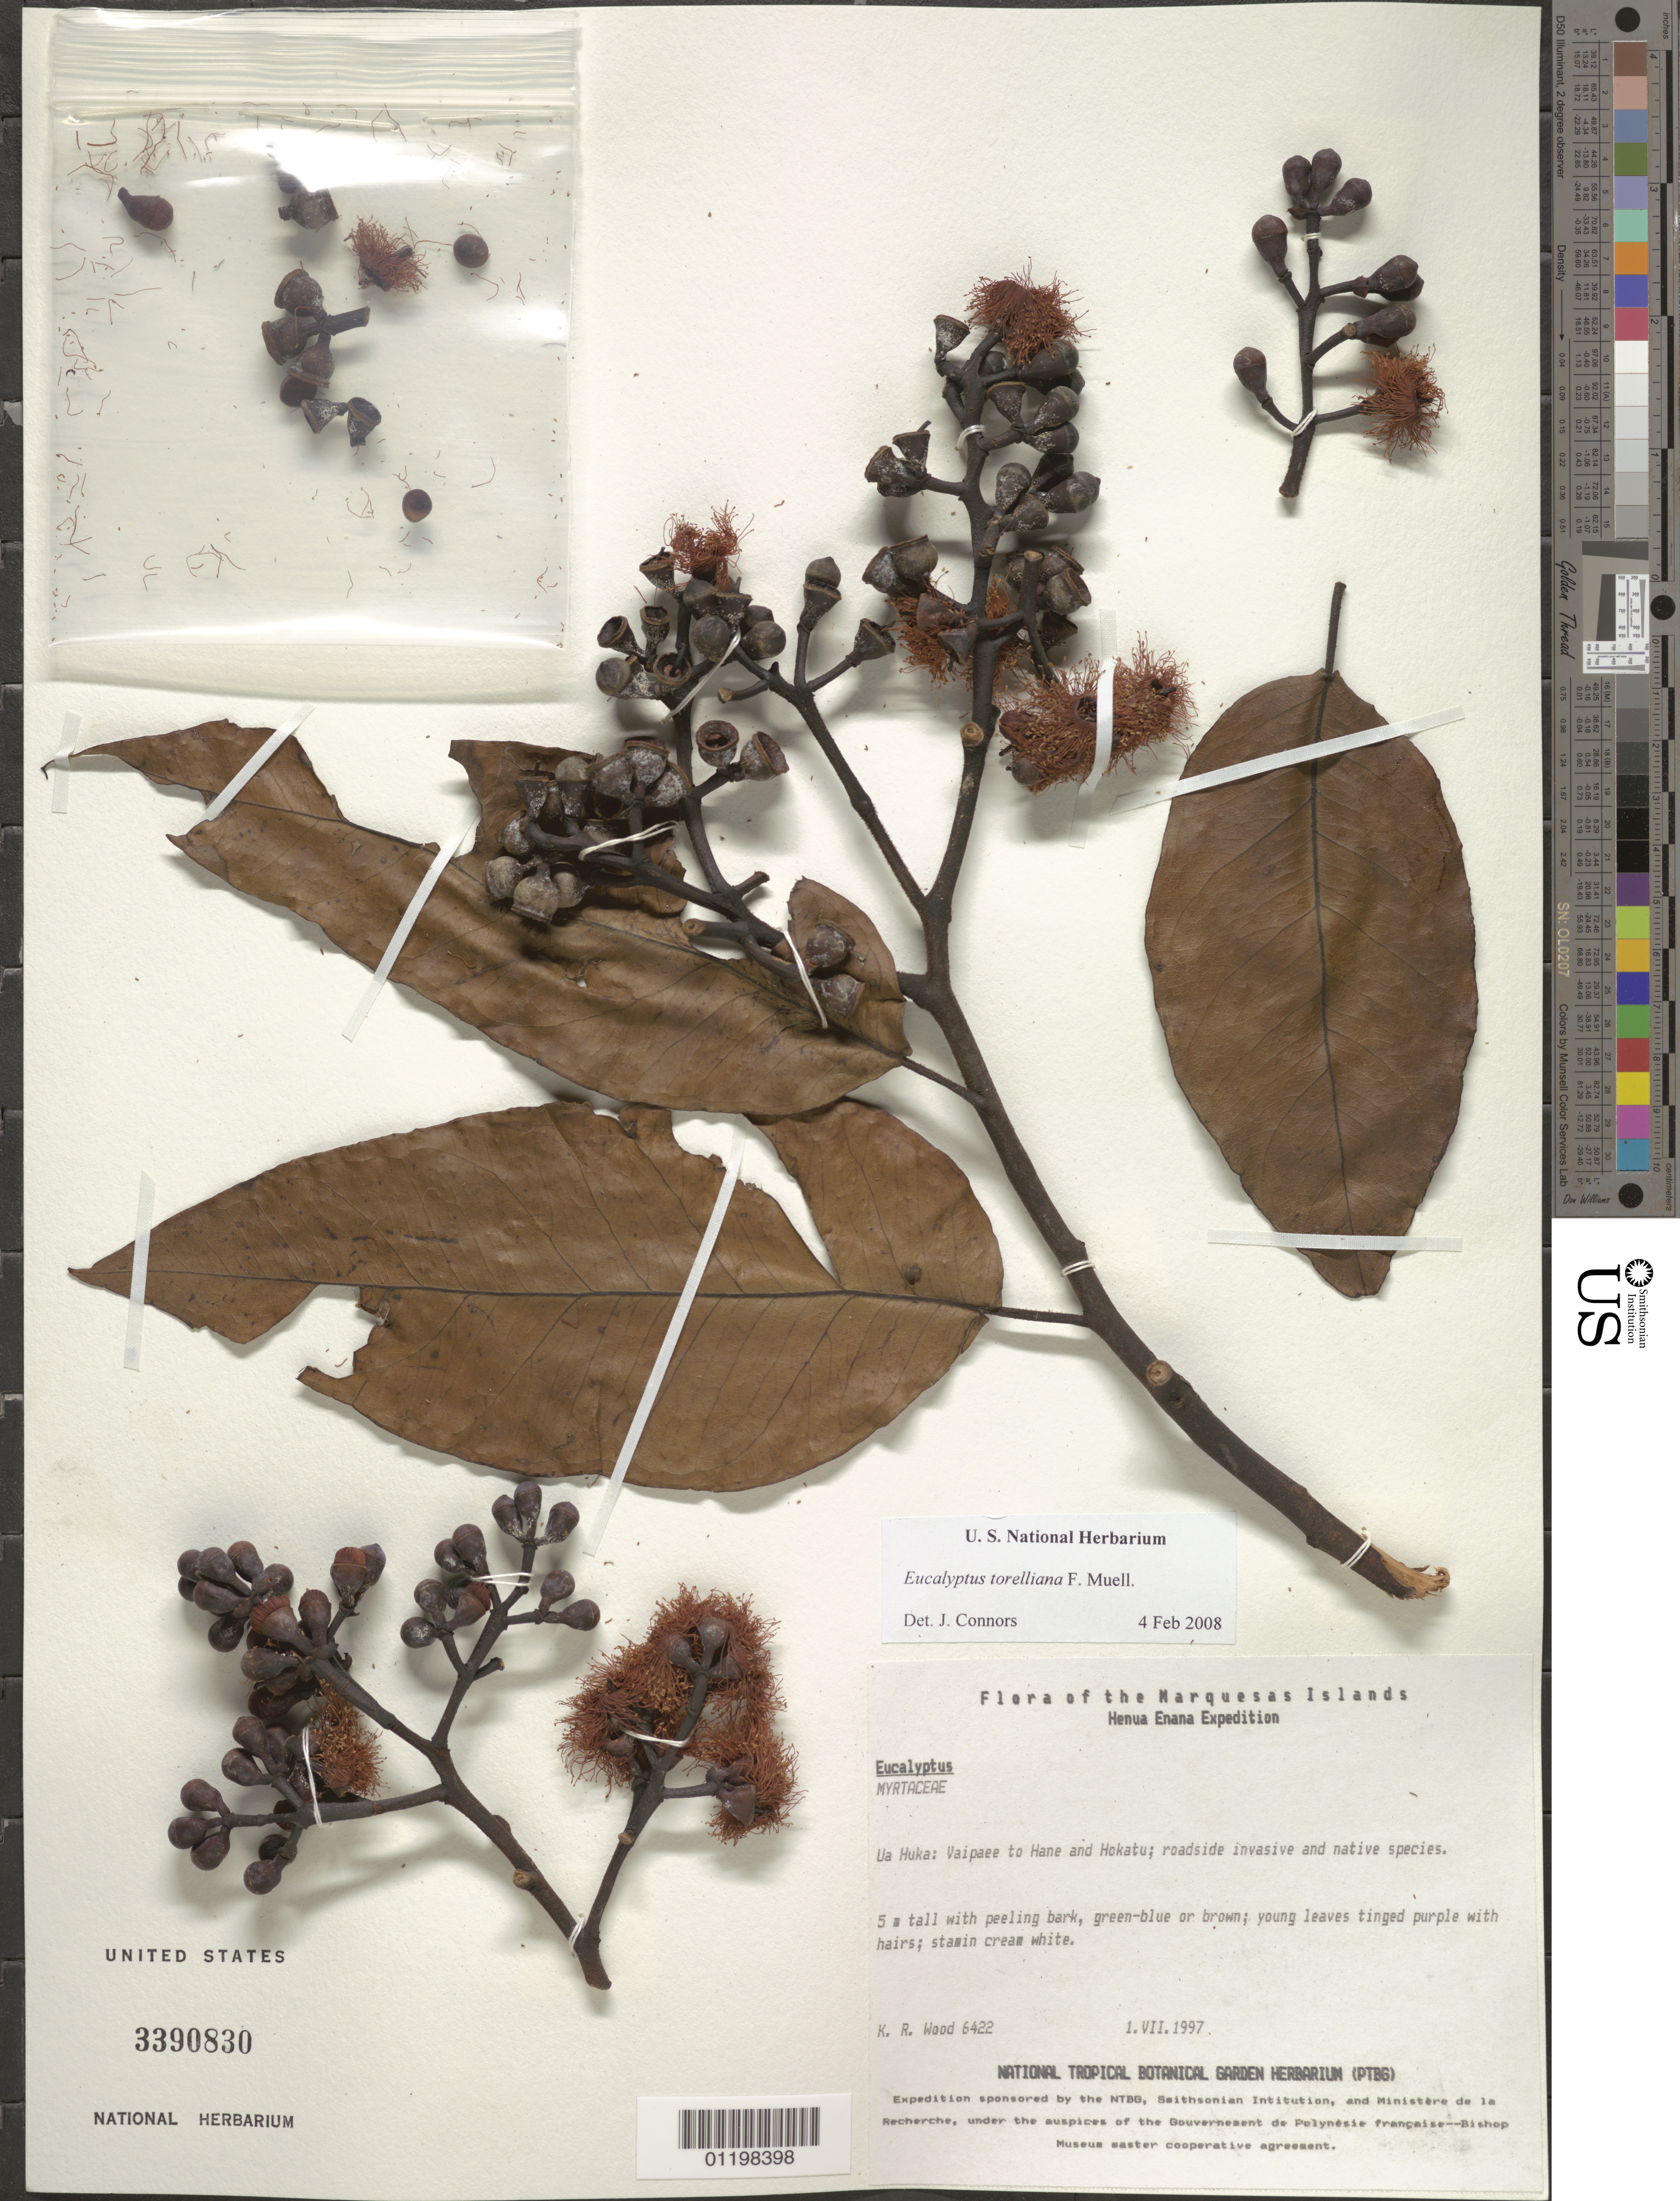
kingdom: Plantae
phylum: Tracheophyta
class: Magnoliopsida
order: Myrtales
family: Myrtaceae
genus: Eucalyptus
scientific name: Eucalyptus torelliana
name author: F. Muell.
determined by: Connors, J.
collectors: K. R. Wood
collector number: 6422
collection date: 1997-07-01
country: French Polynesia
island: Ua Huka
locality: Vaipaee to Hane and Hokatu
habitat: Roadside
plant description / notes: Collections of both invasive and native species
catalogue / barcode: US 3390830